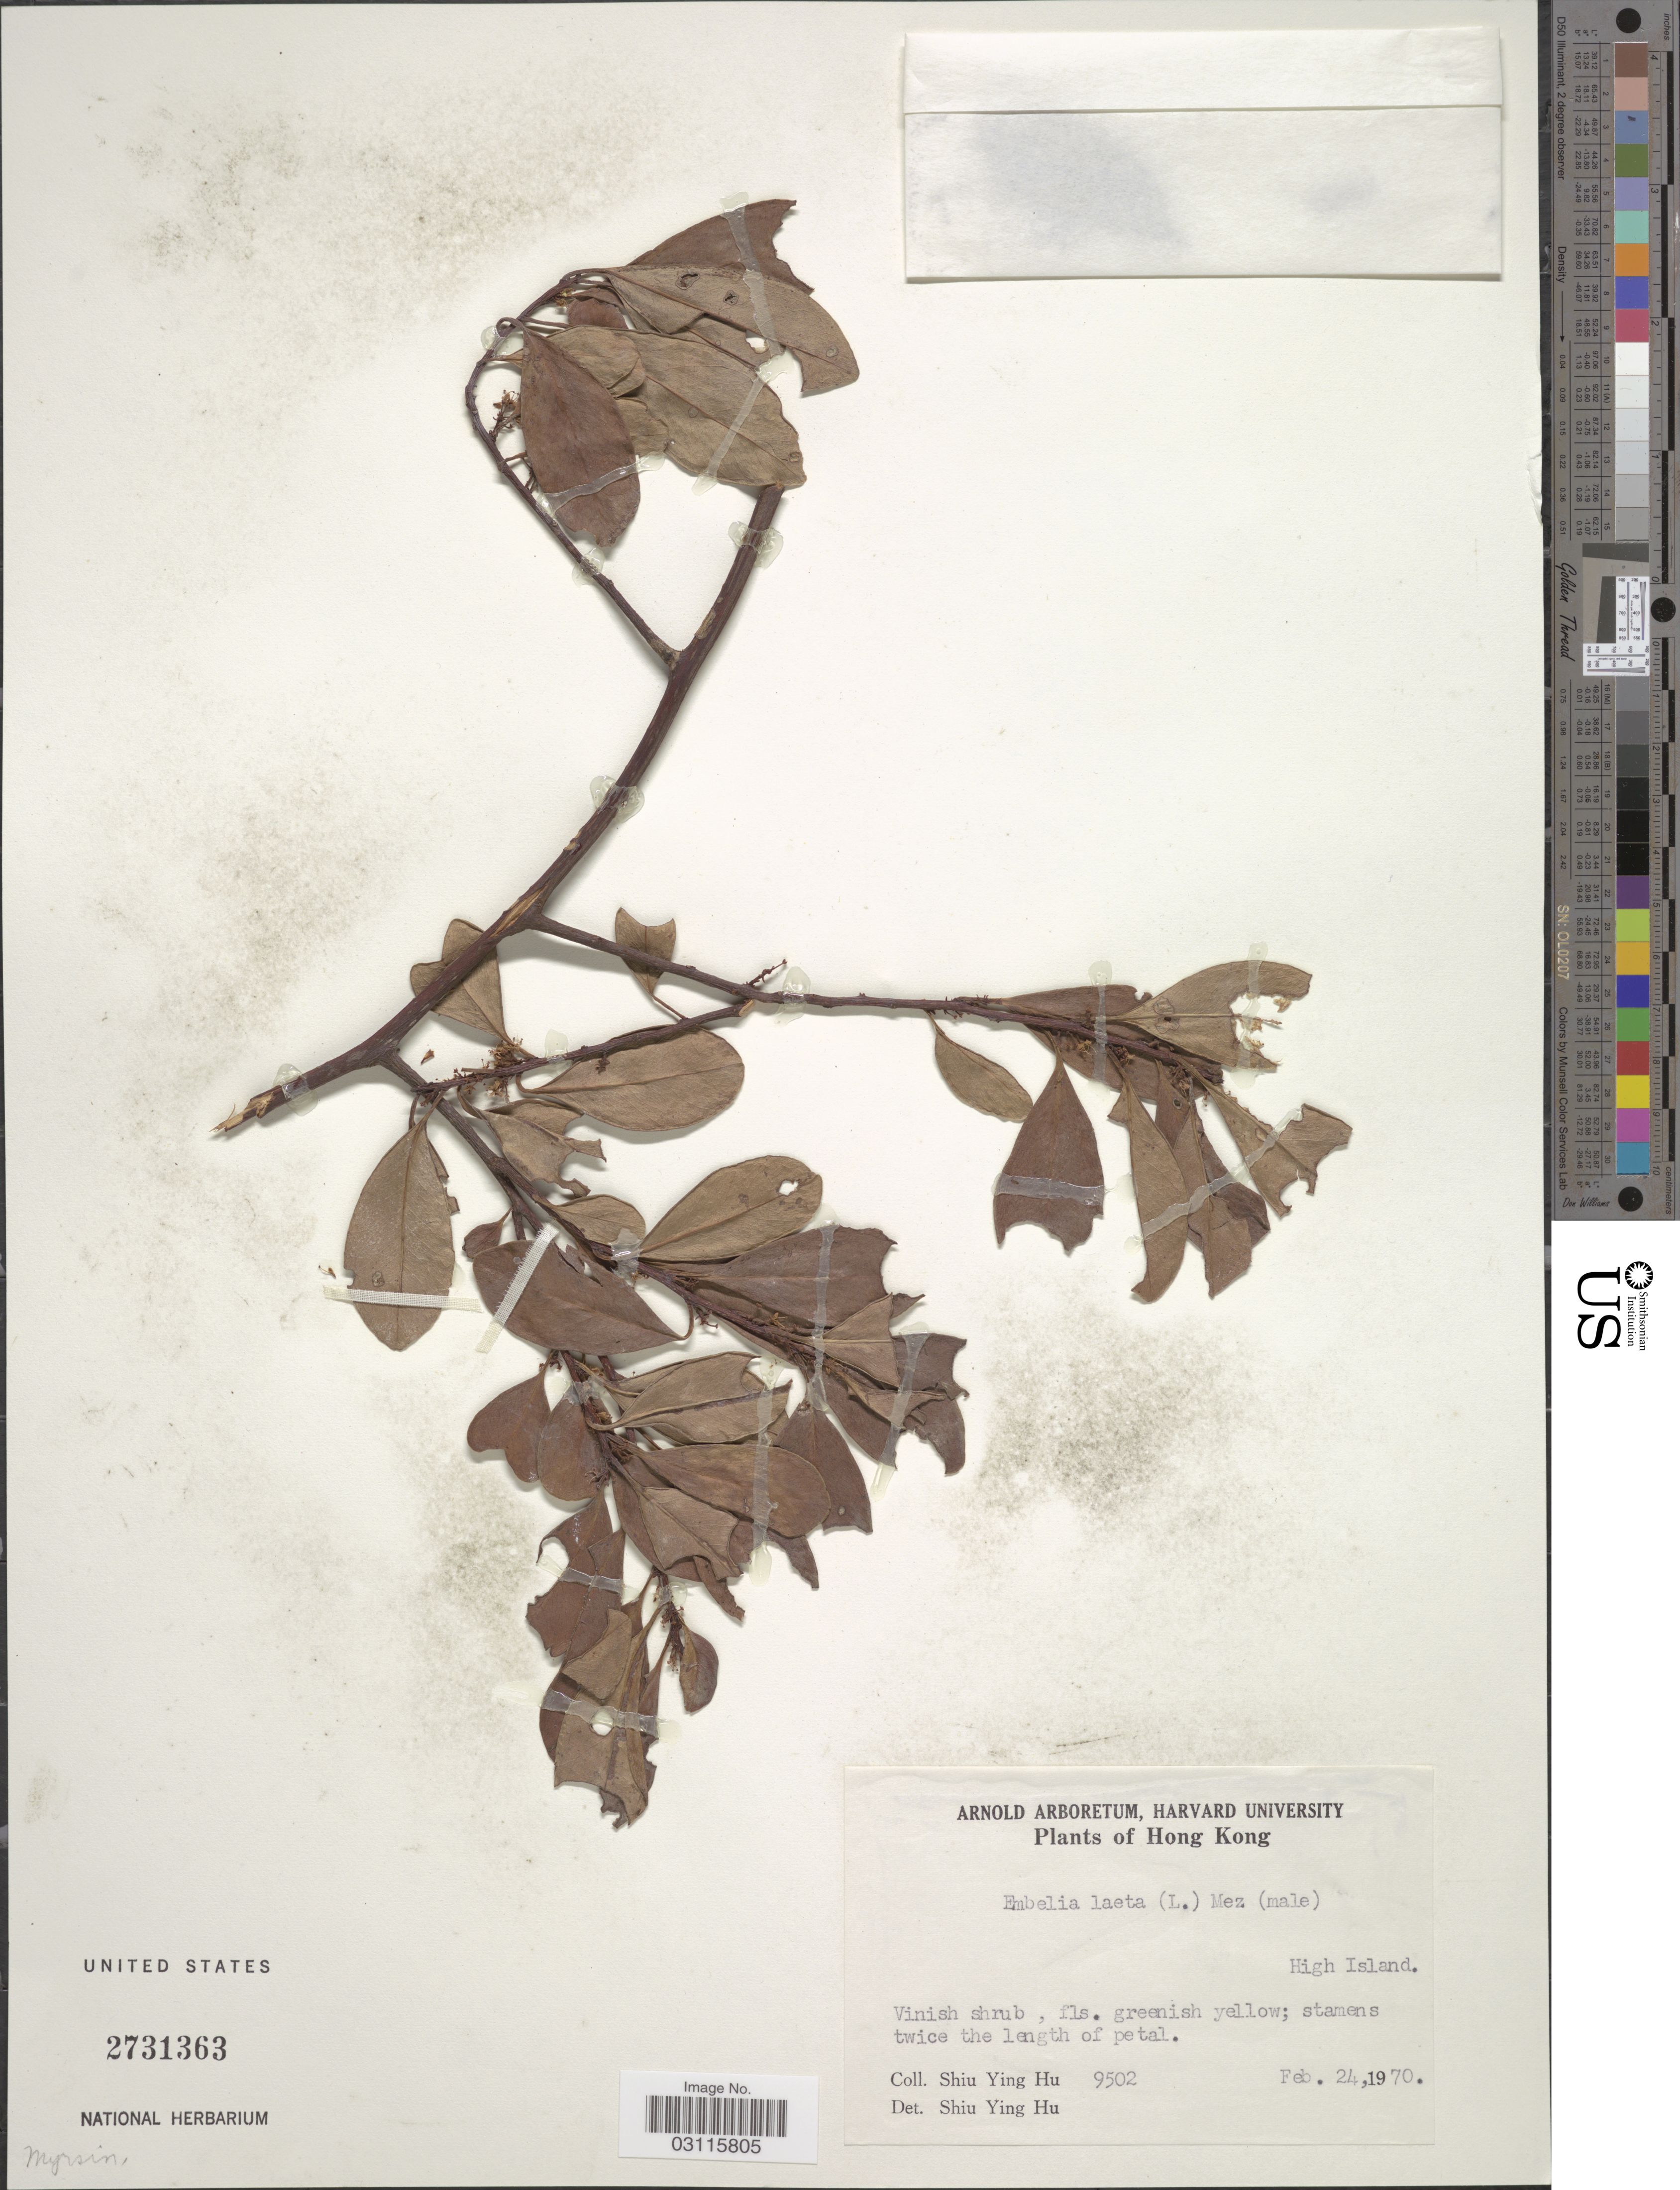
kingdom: Plantae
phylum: Tracheophyta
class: Magnoliopsida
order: Ericales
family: Primulaceae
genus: Embelia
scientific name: Embelia laeta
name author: (L.) Mez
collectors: S. Y. Hu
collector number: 9502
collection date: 1970-02-24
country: China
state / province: Hong Kong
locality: High Island.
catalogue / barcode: US 2731363